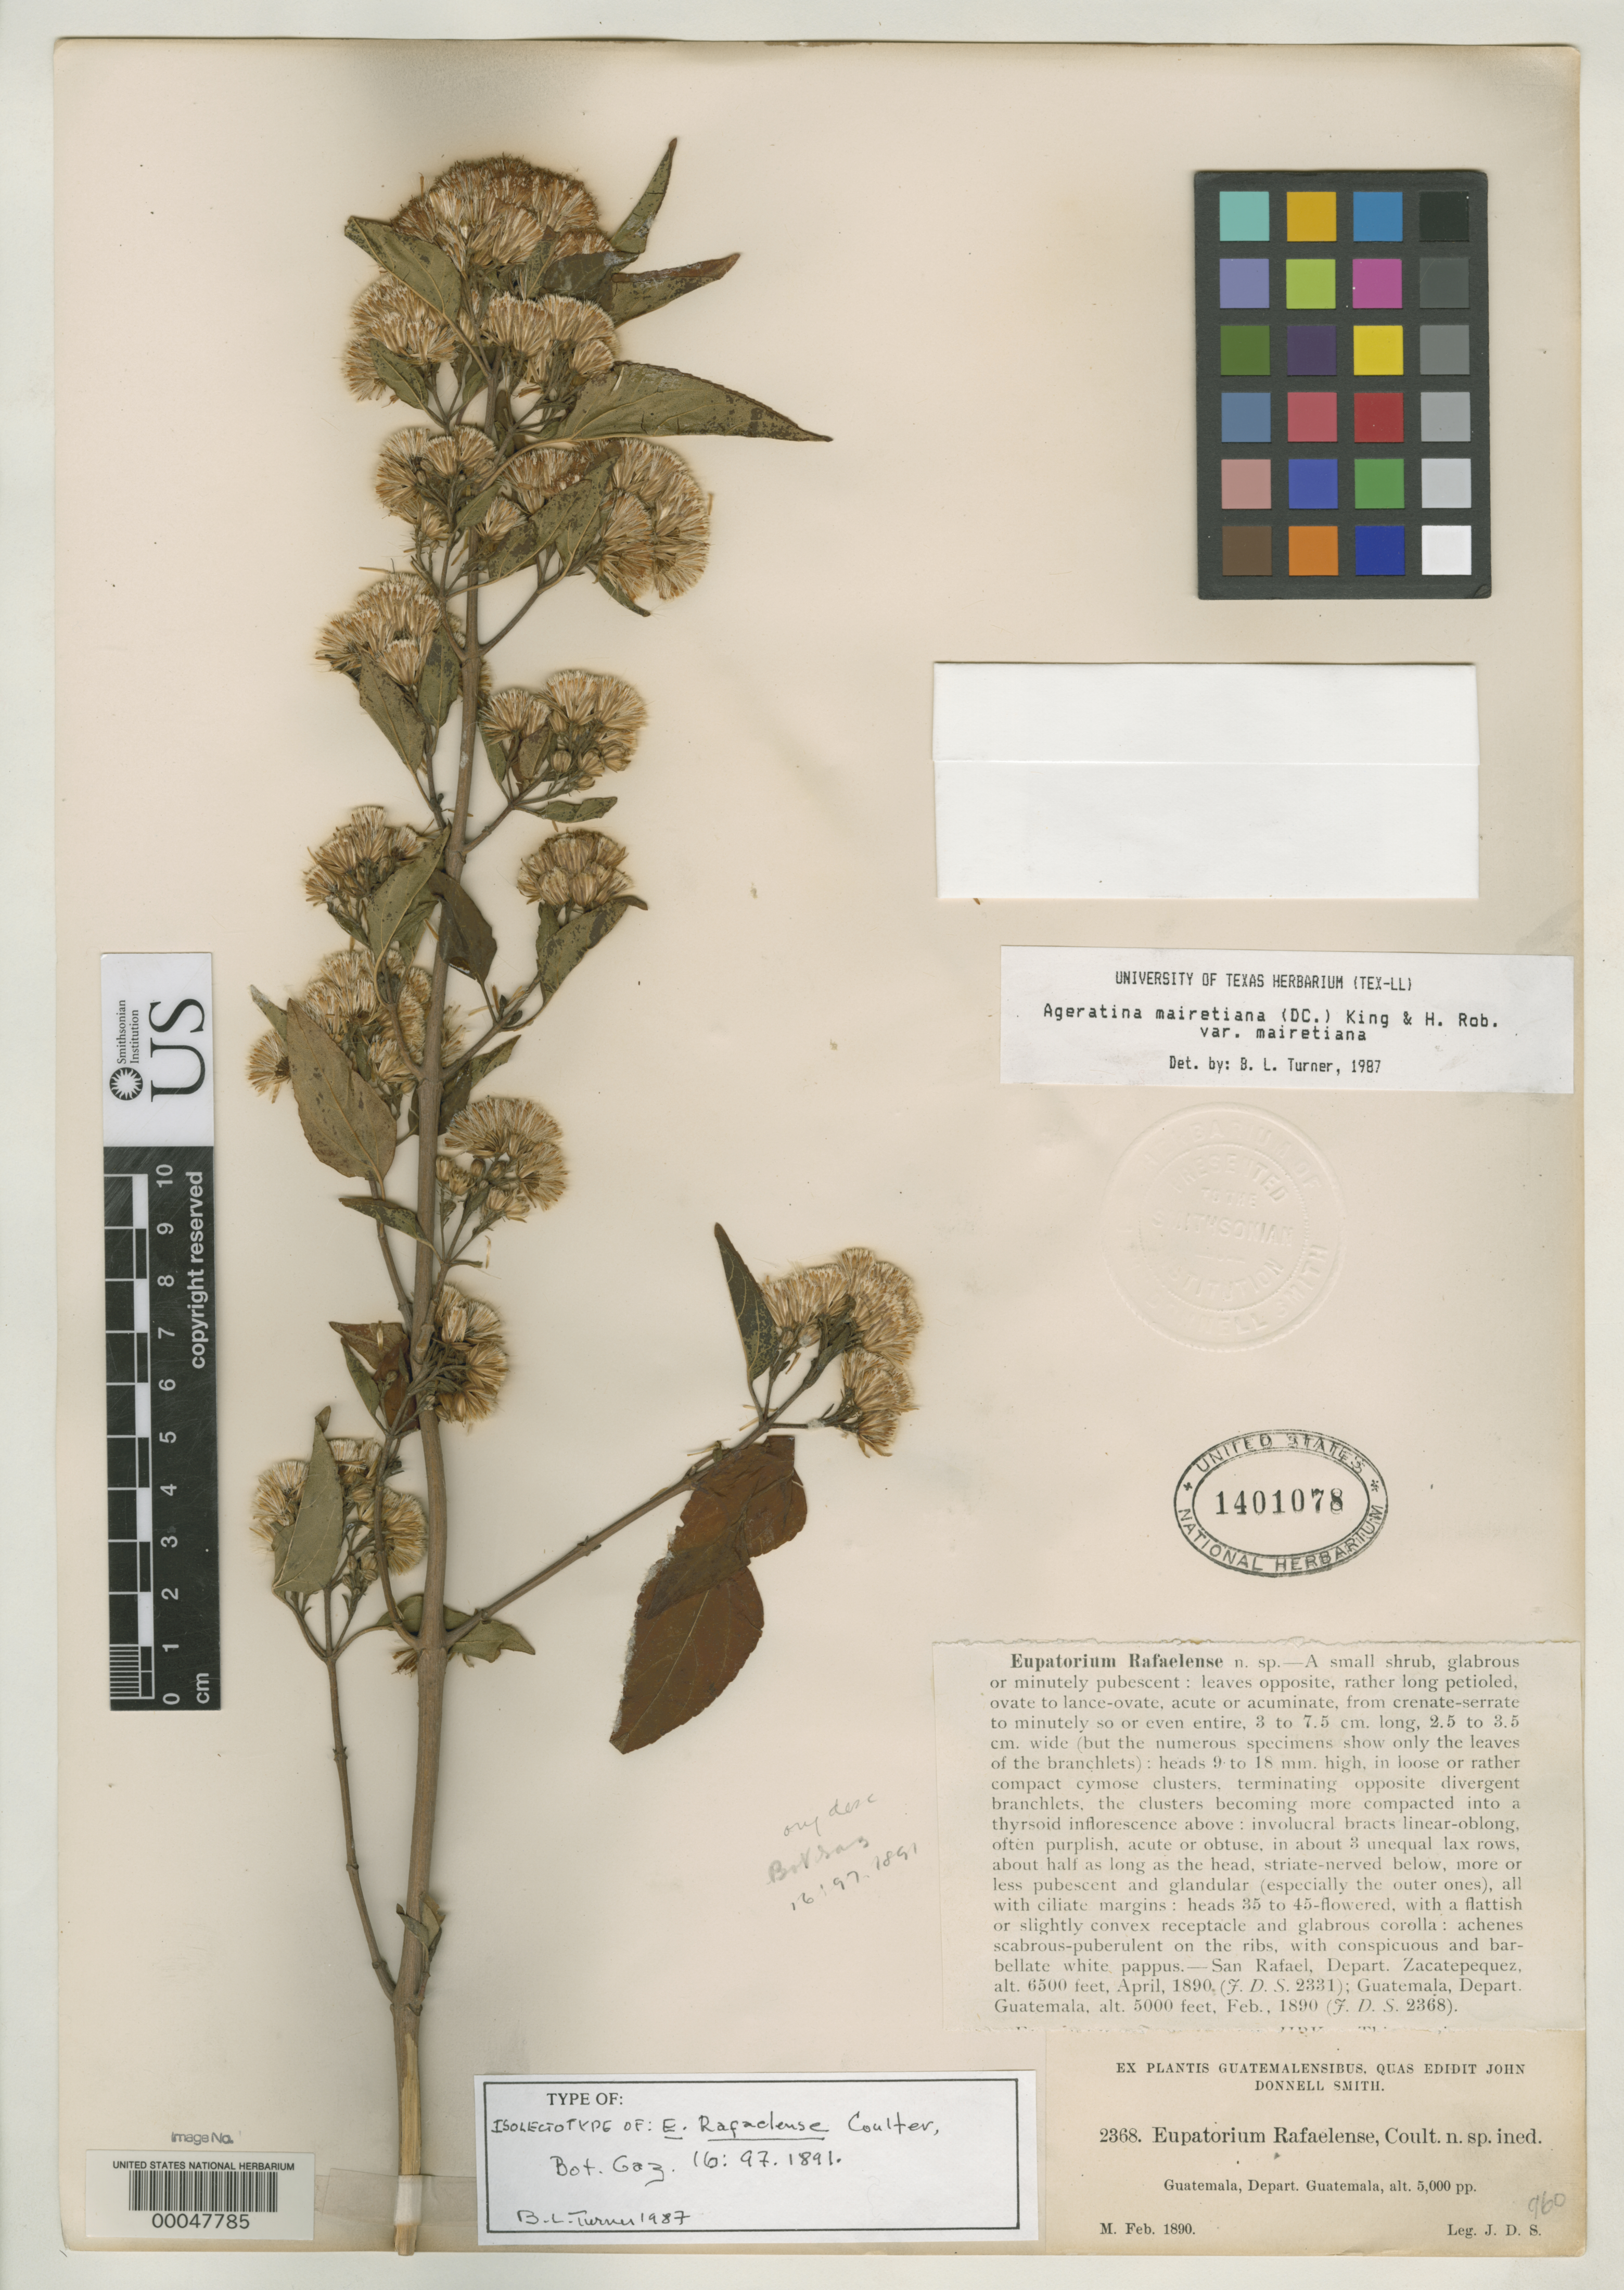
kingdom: Plantae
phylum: Tracheophyta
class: Magnoliopsida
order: Asterales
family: Asteraceae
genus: Eupatorium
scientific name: Eupatorium rafaelense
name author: J.M. Coult.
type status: Isolectotype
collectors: J. Donnell Smith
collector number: JDS 2368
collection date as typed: Feb 1890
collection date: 1890-02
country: Guatemala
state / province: Guatemala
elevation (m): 1524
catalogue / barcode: US 1401078